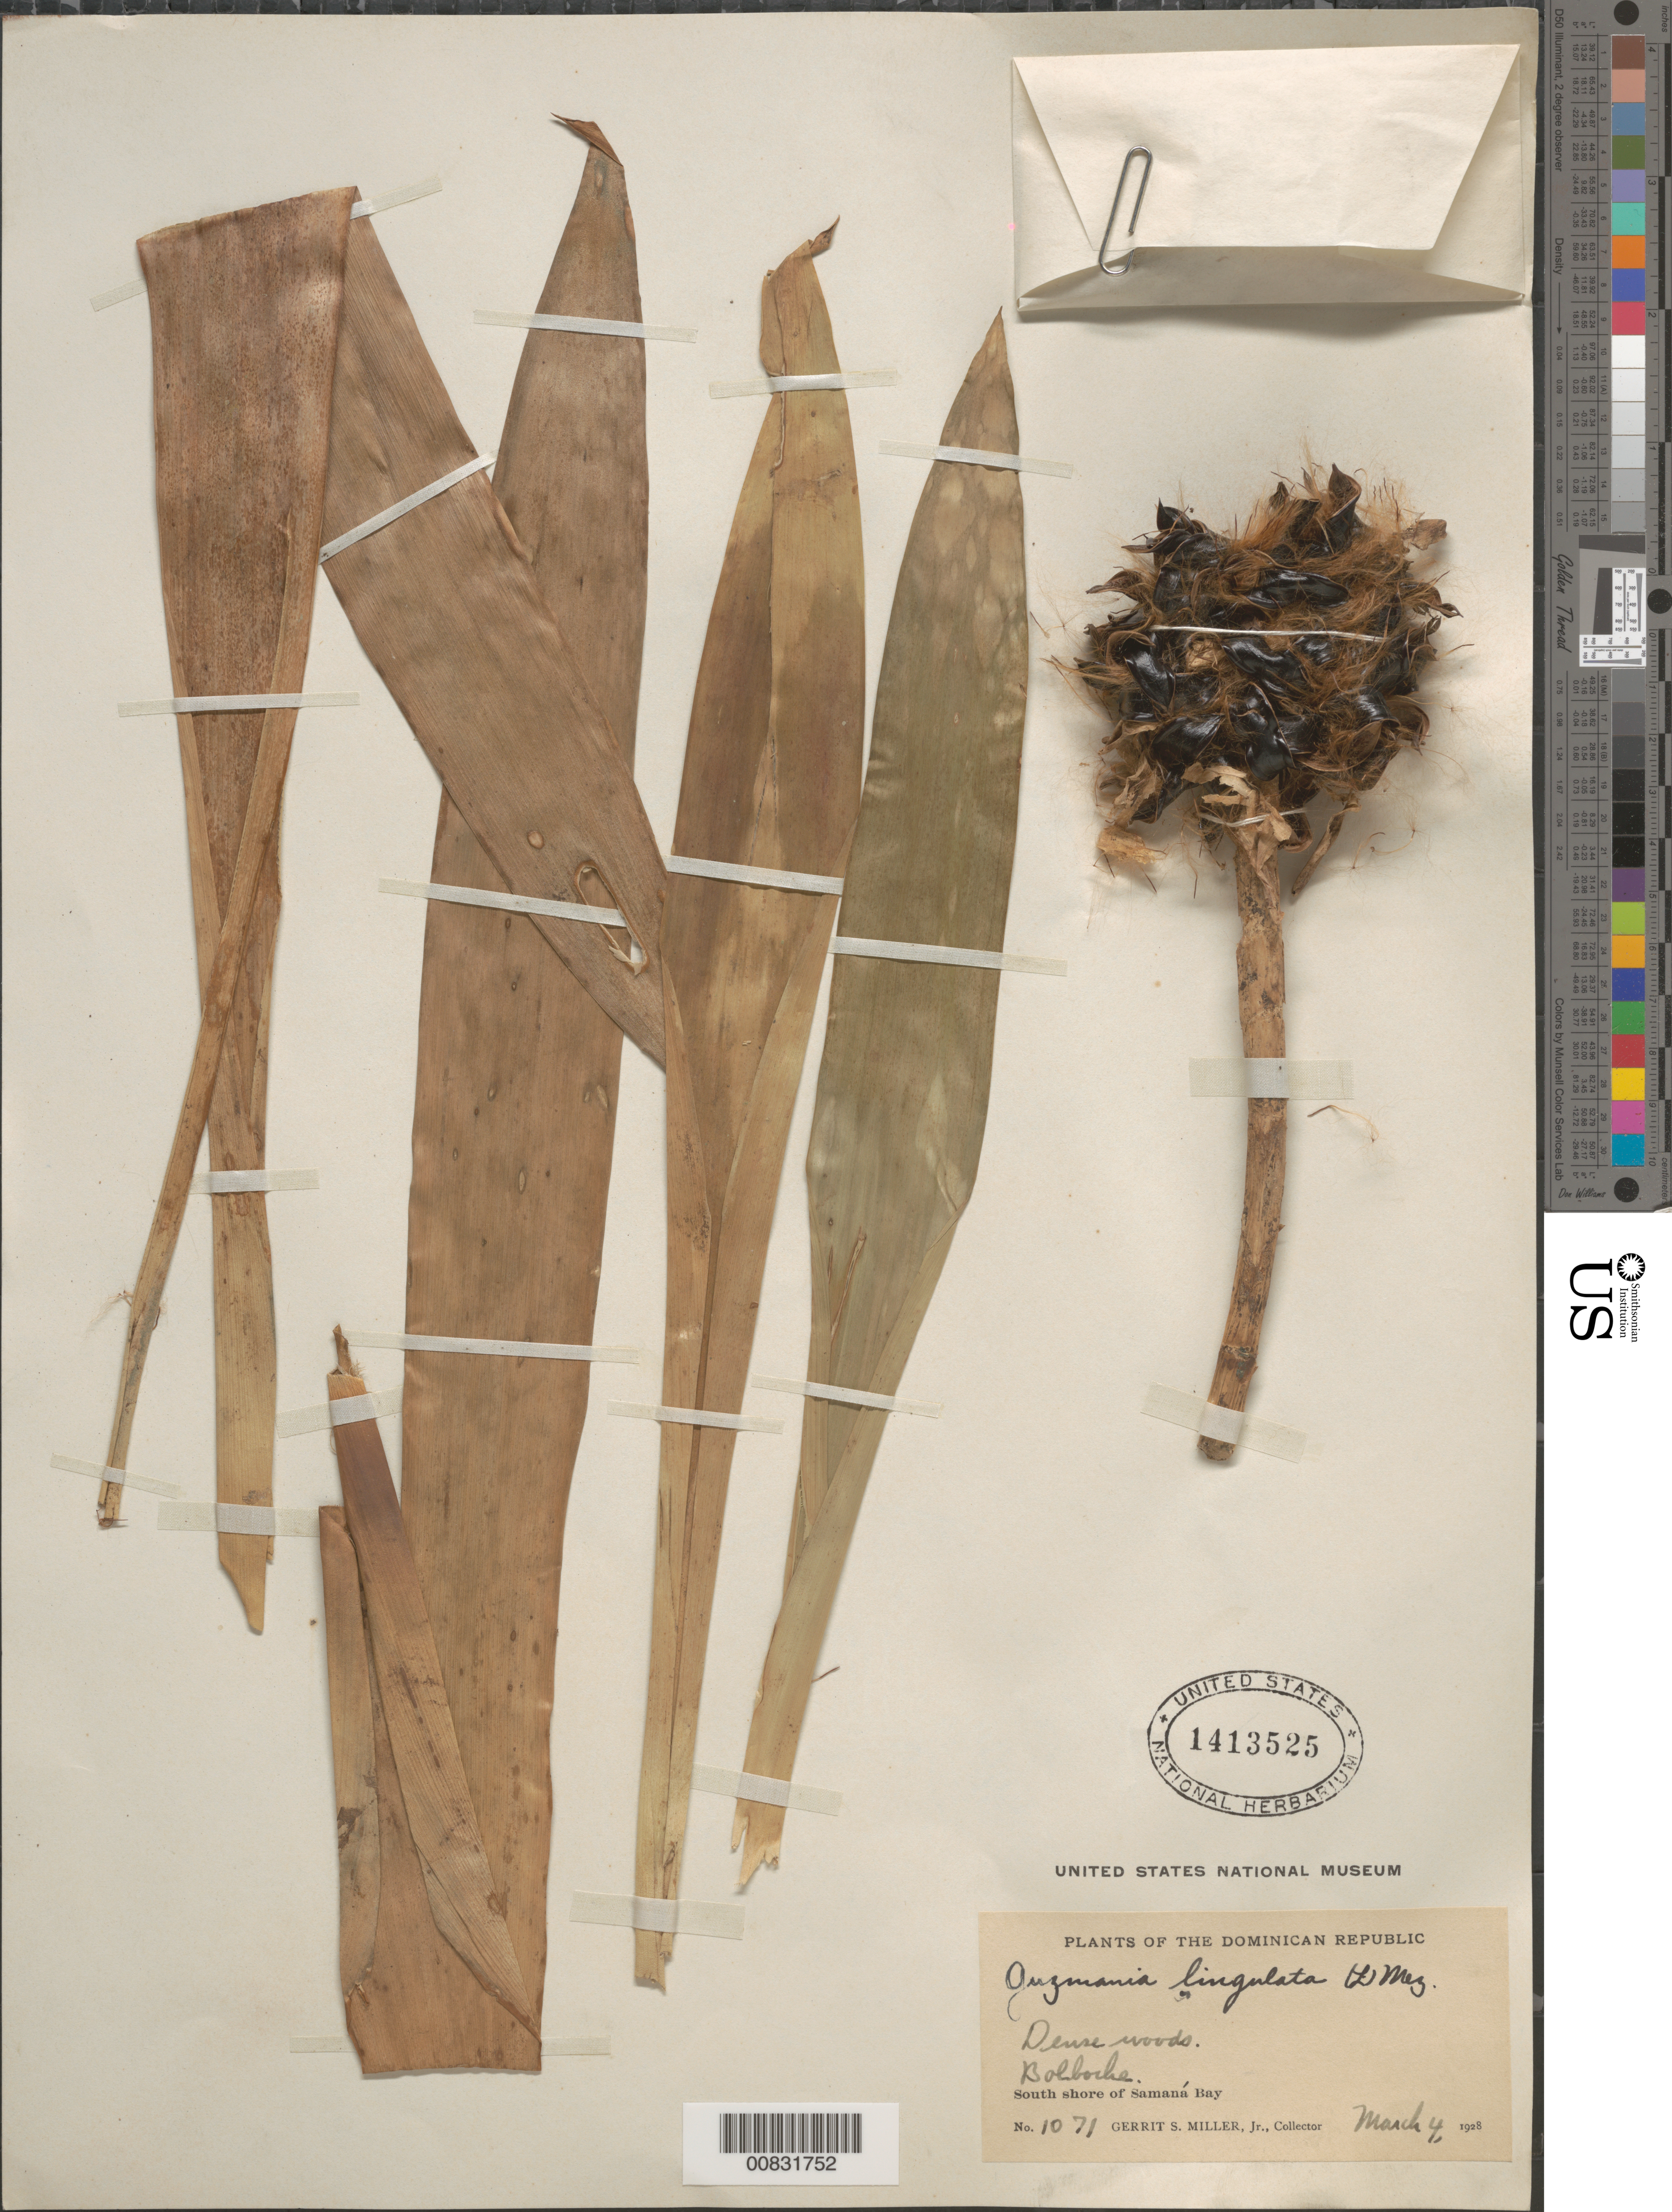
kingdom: Plantae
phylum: Tracheophyta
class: Liliopsida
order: Poales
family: Bromeliaceae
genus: Guzmania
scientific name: Guzmania lingulata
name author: (L.) Mez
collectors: G. S. Miller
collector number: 1071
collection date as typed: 04 Mar 1928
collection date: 1928-03-04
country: Dominican Republic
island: Hispaniola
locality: South shore of Samaná Bay. "Bolboche".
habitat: Dense woods.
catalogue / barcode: US 1413525